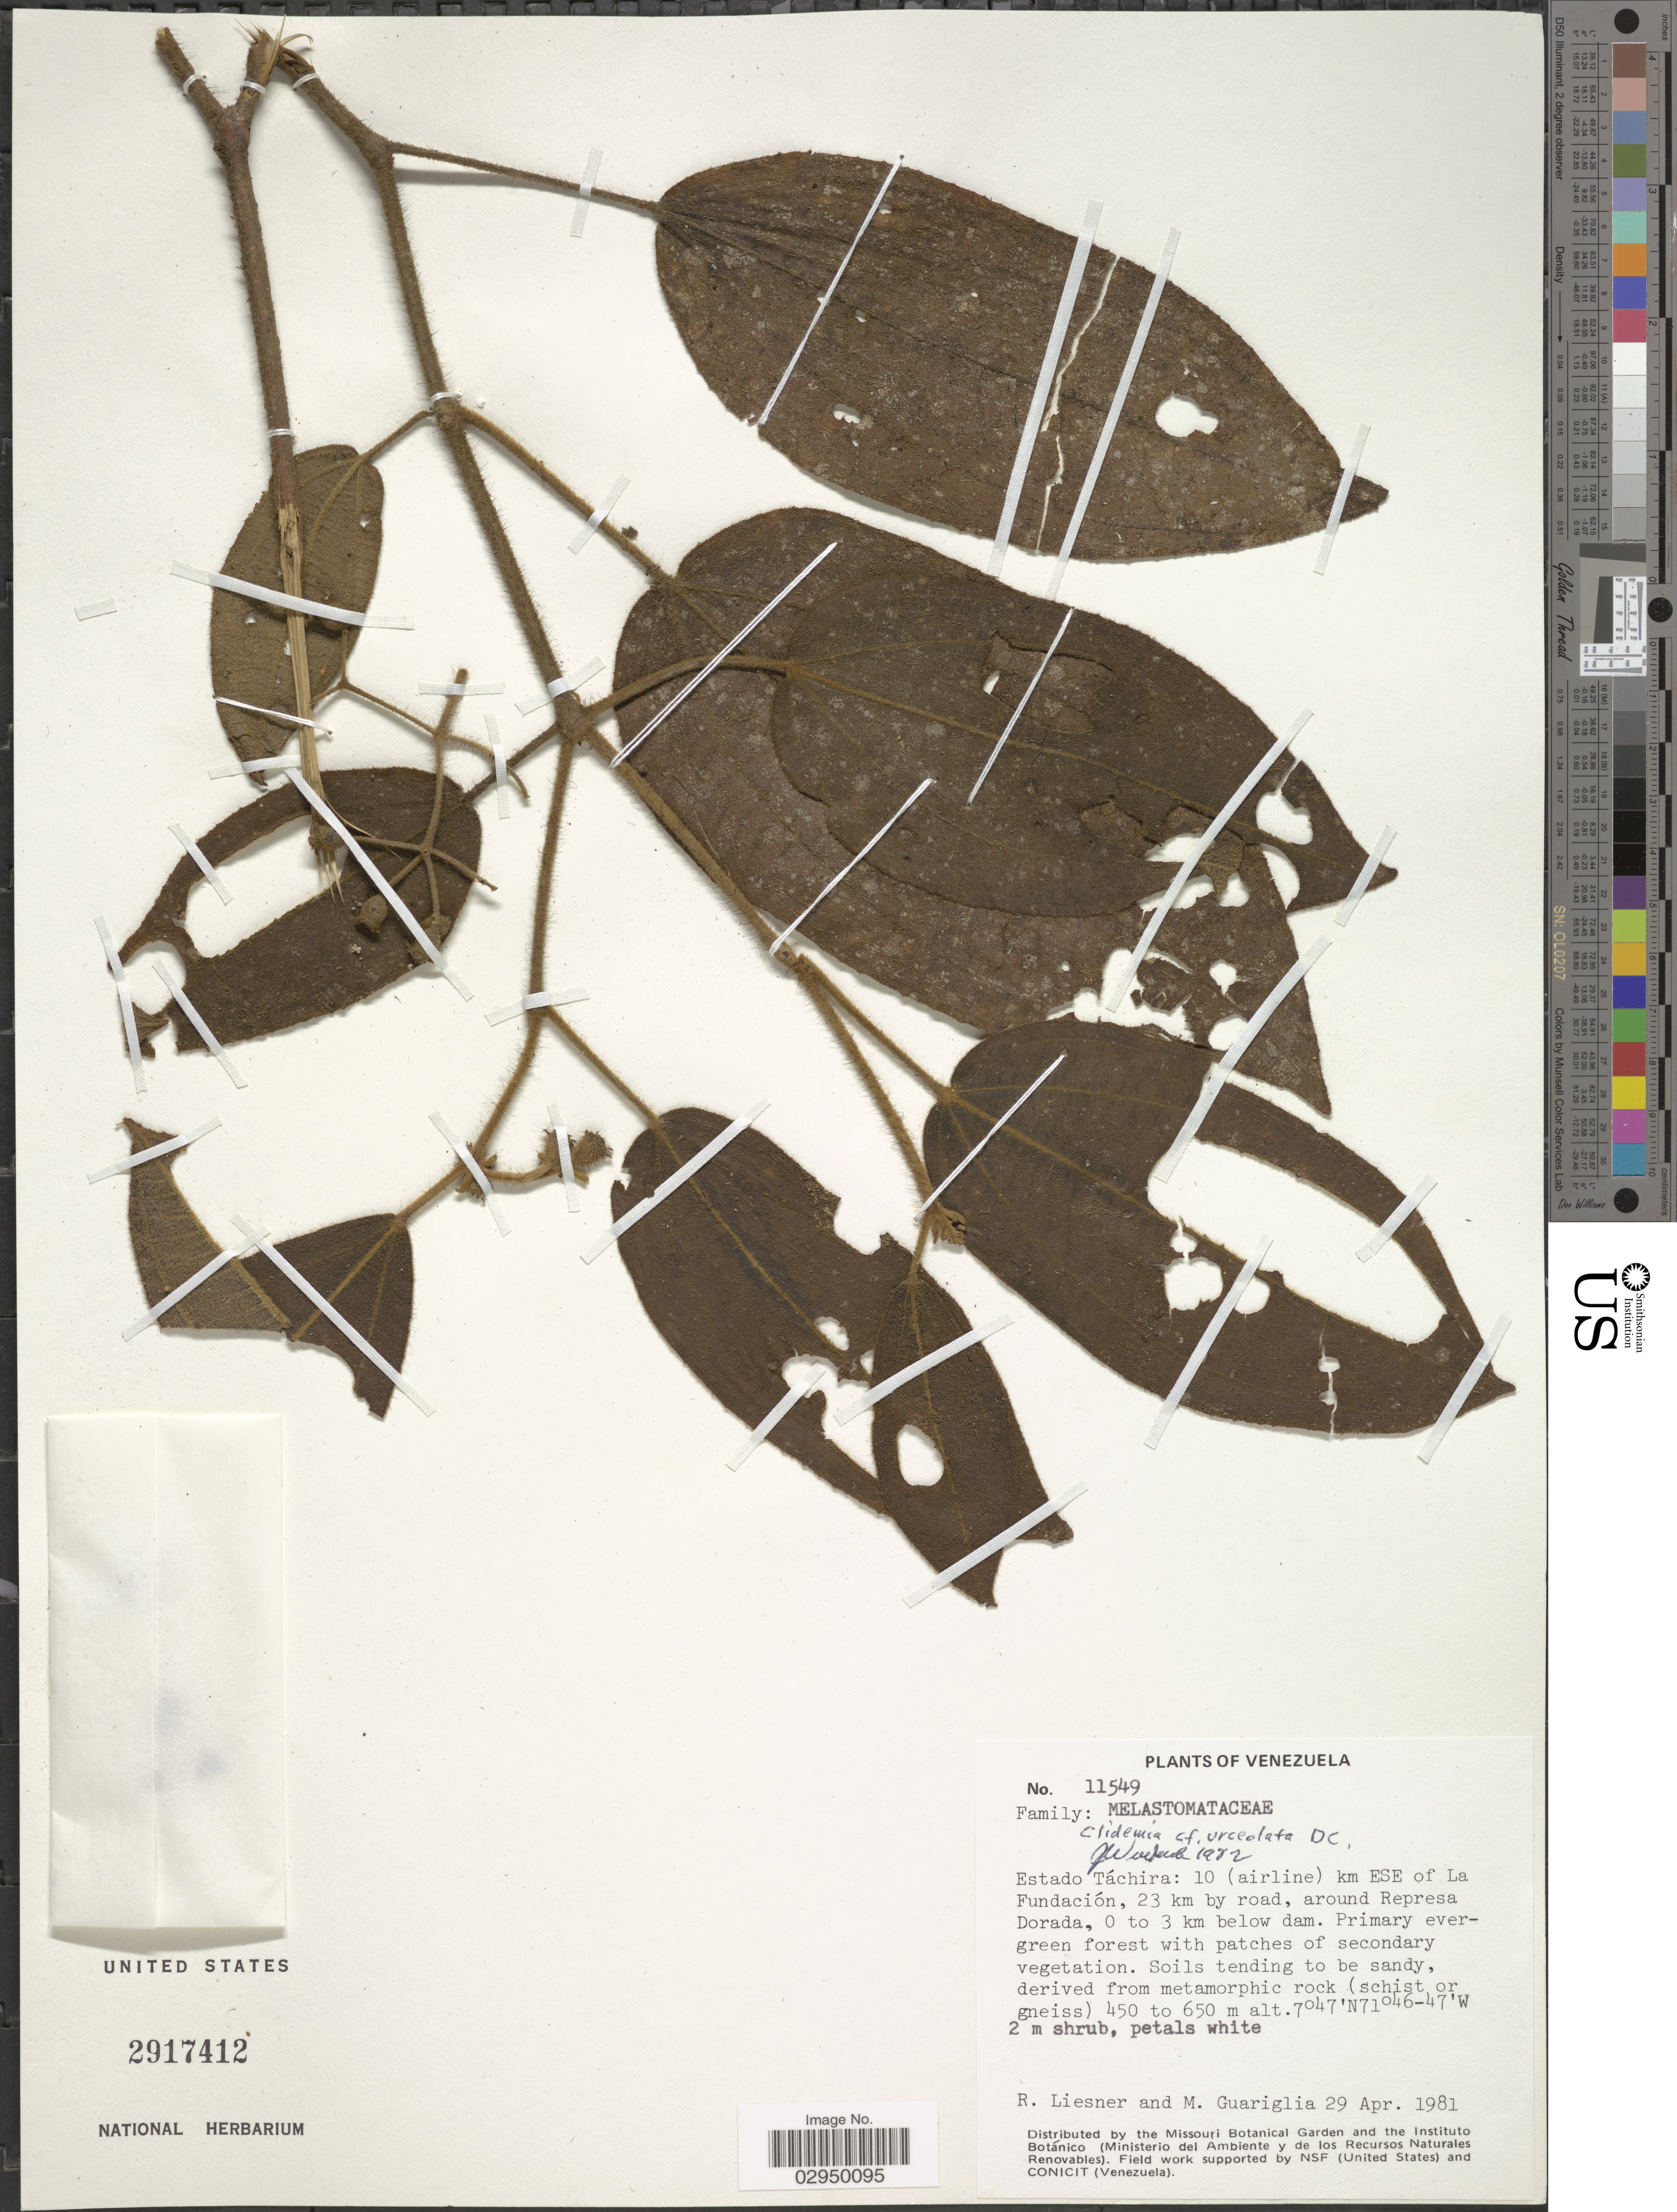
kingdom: Plantae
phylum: Tracheophyta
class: Magnoliopsida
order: Myrtales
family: Melastomataceae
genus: Clidemia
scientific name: Clidemia urceolata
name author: DC.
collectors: R. L. Liesner & M. Guariglia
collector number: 11549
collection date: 1981-04-29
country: Venezuela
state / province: Tachira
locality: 10 (airline) km ESE of La Fundación, 23 km by road, around Represa Dorada, 0 to 3 km below dam.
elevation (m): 450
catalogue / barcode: US 2917412